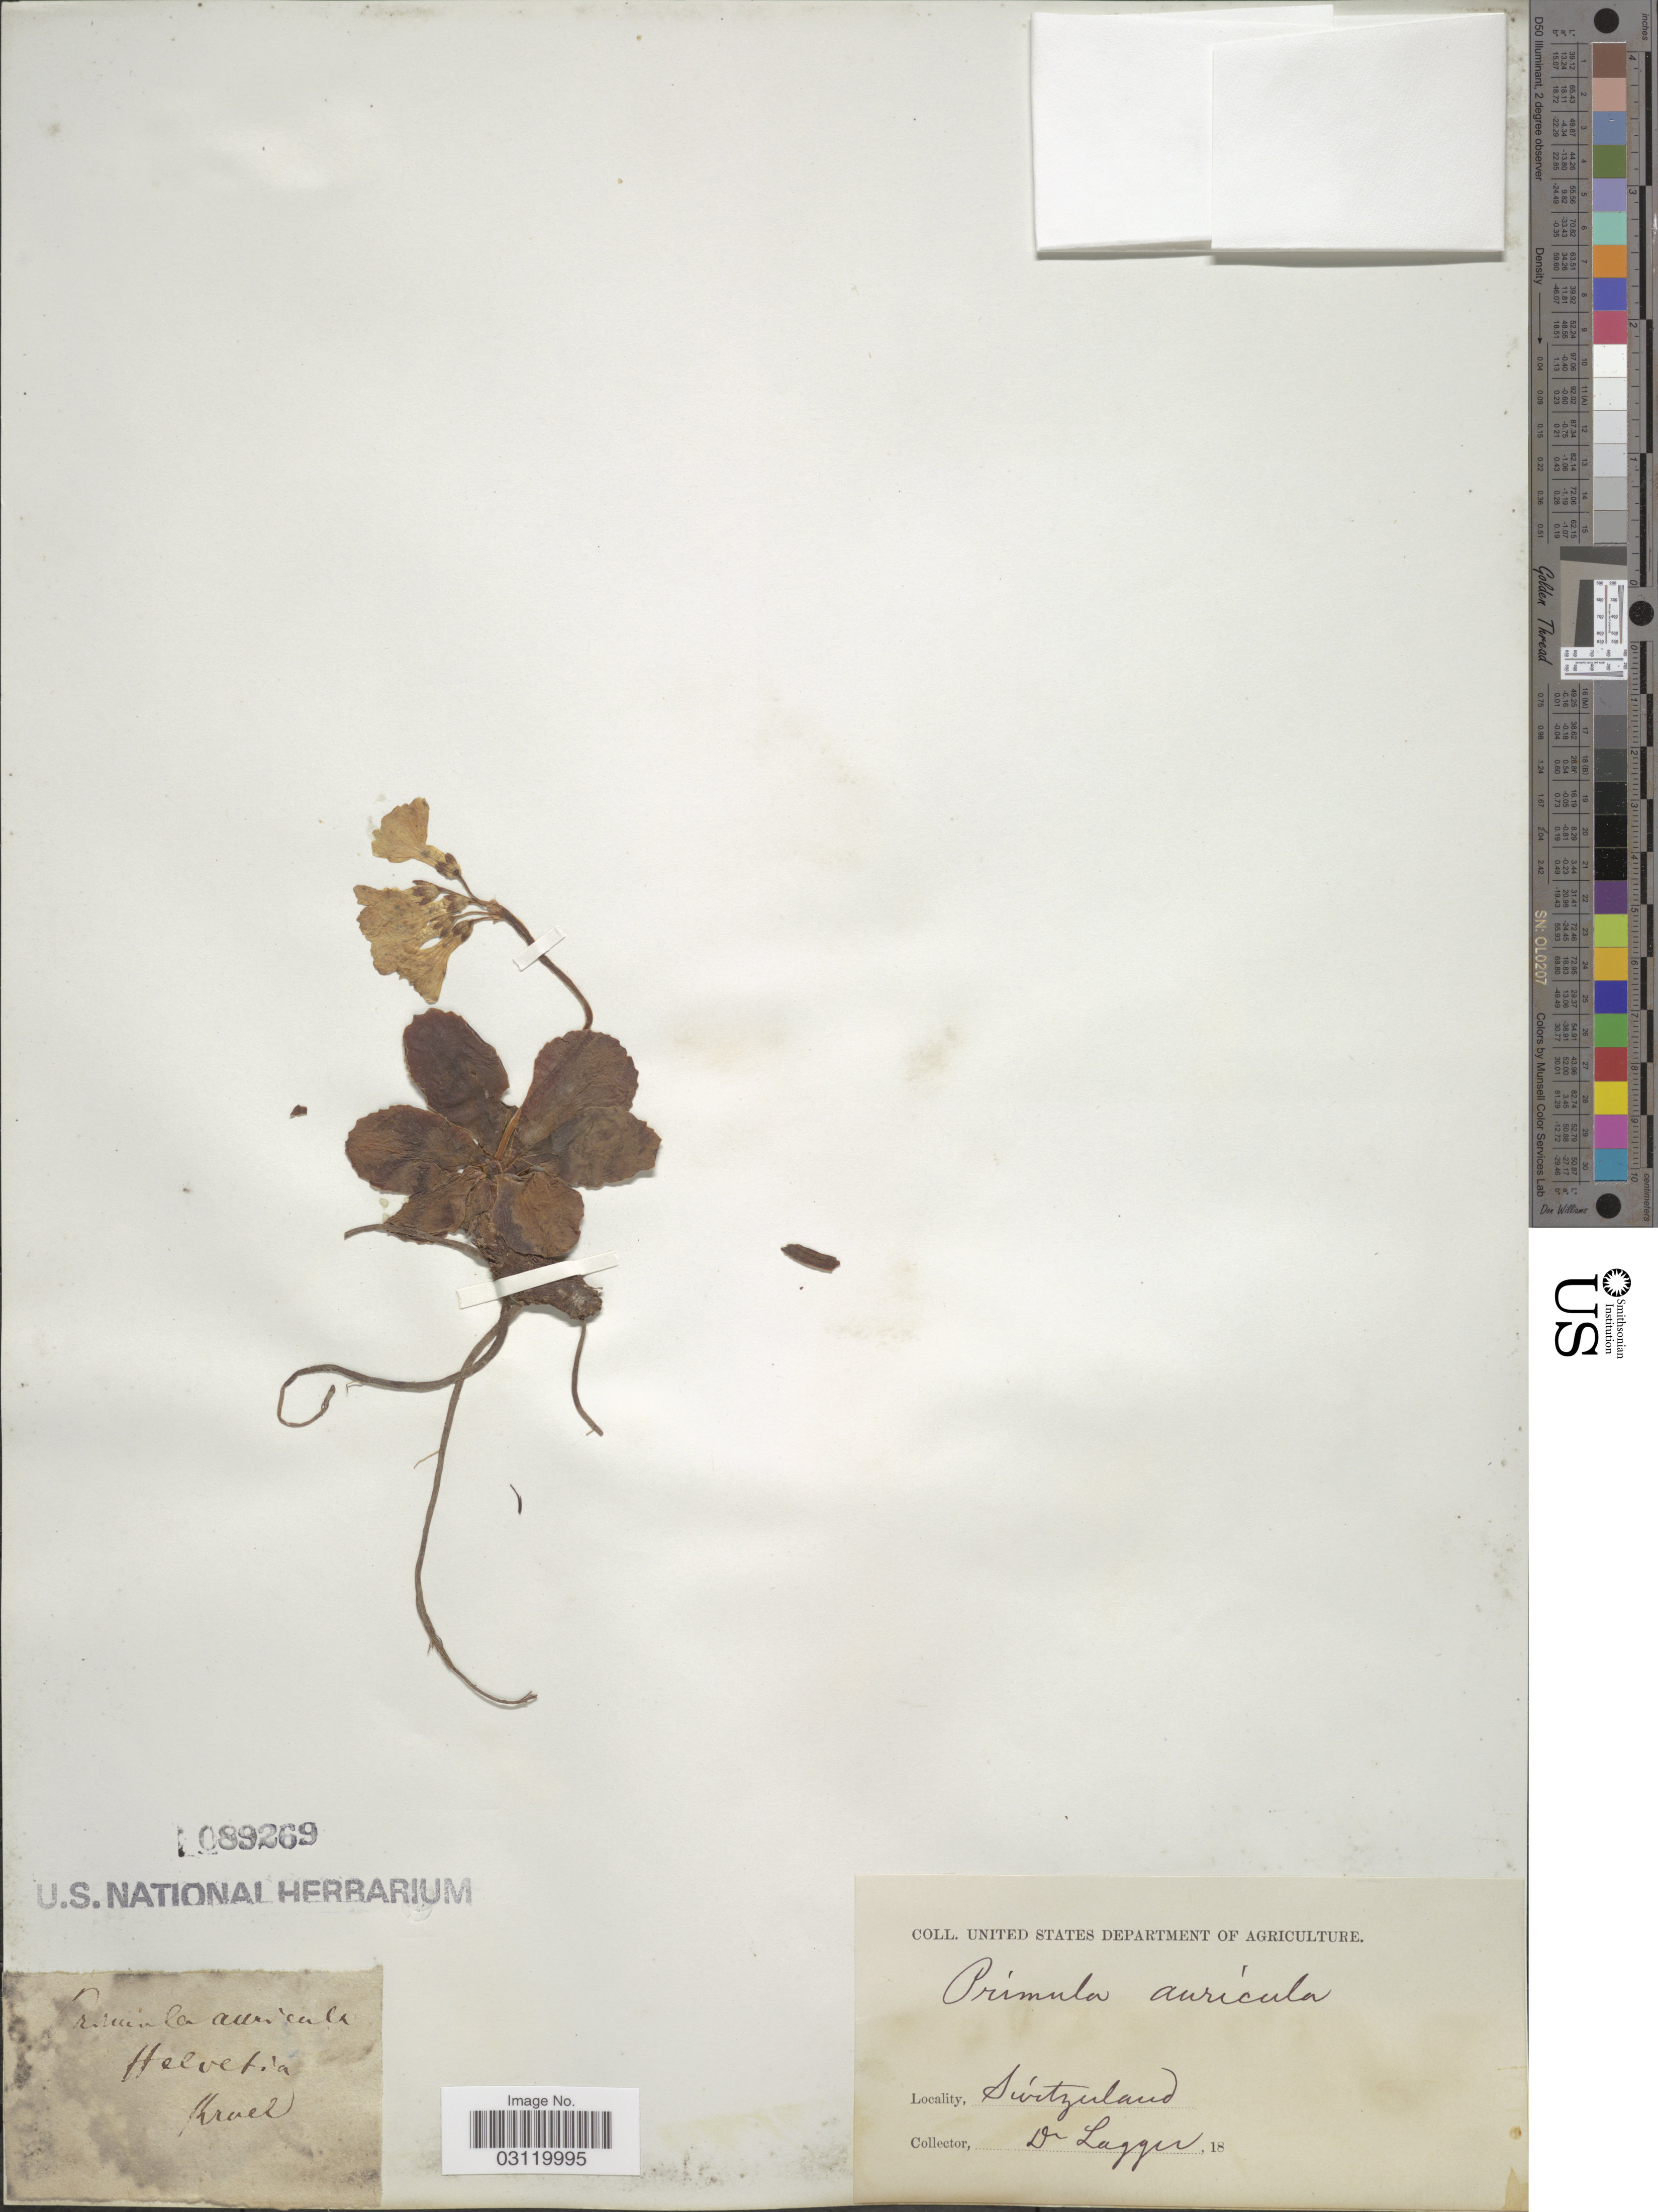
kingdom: Plantae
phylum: Tracheophyta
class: Magnoliopsida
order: Ericales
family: Primulaceae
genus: Primula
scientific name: Primula auricula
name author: L.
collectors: F. J. Lagger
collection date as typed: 18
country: Switzerland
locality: Helvetia. Krael [interpreted].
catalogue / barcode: US 89269